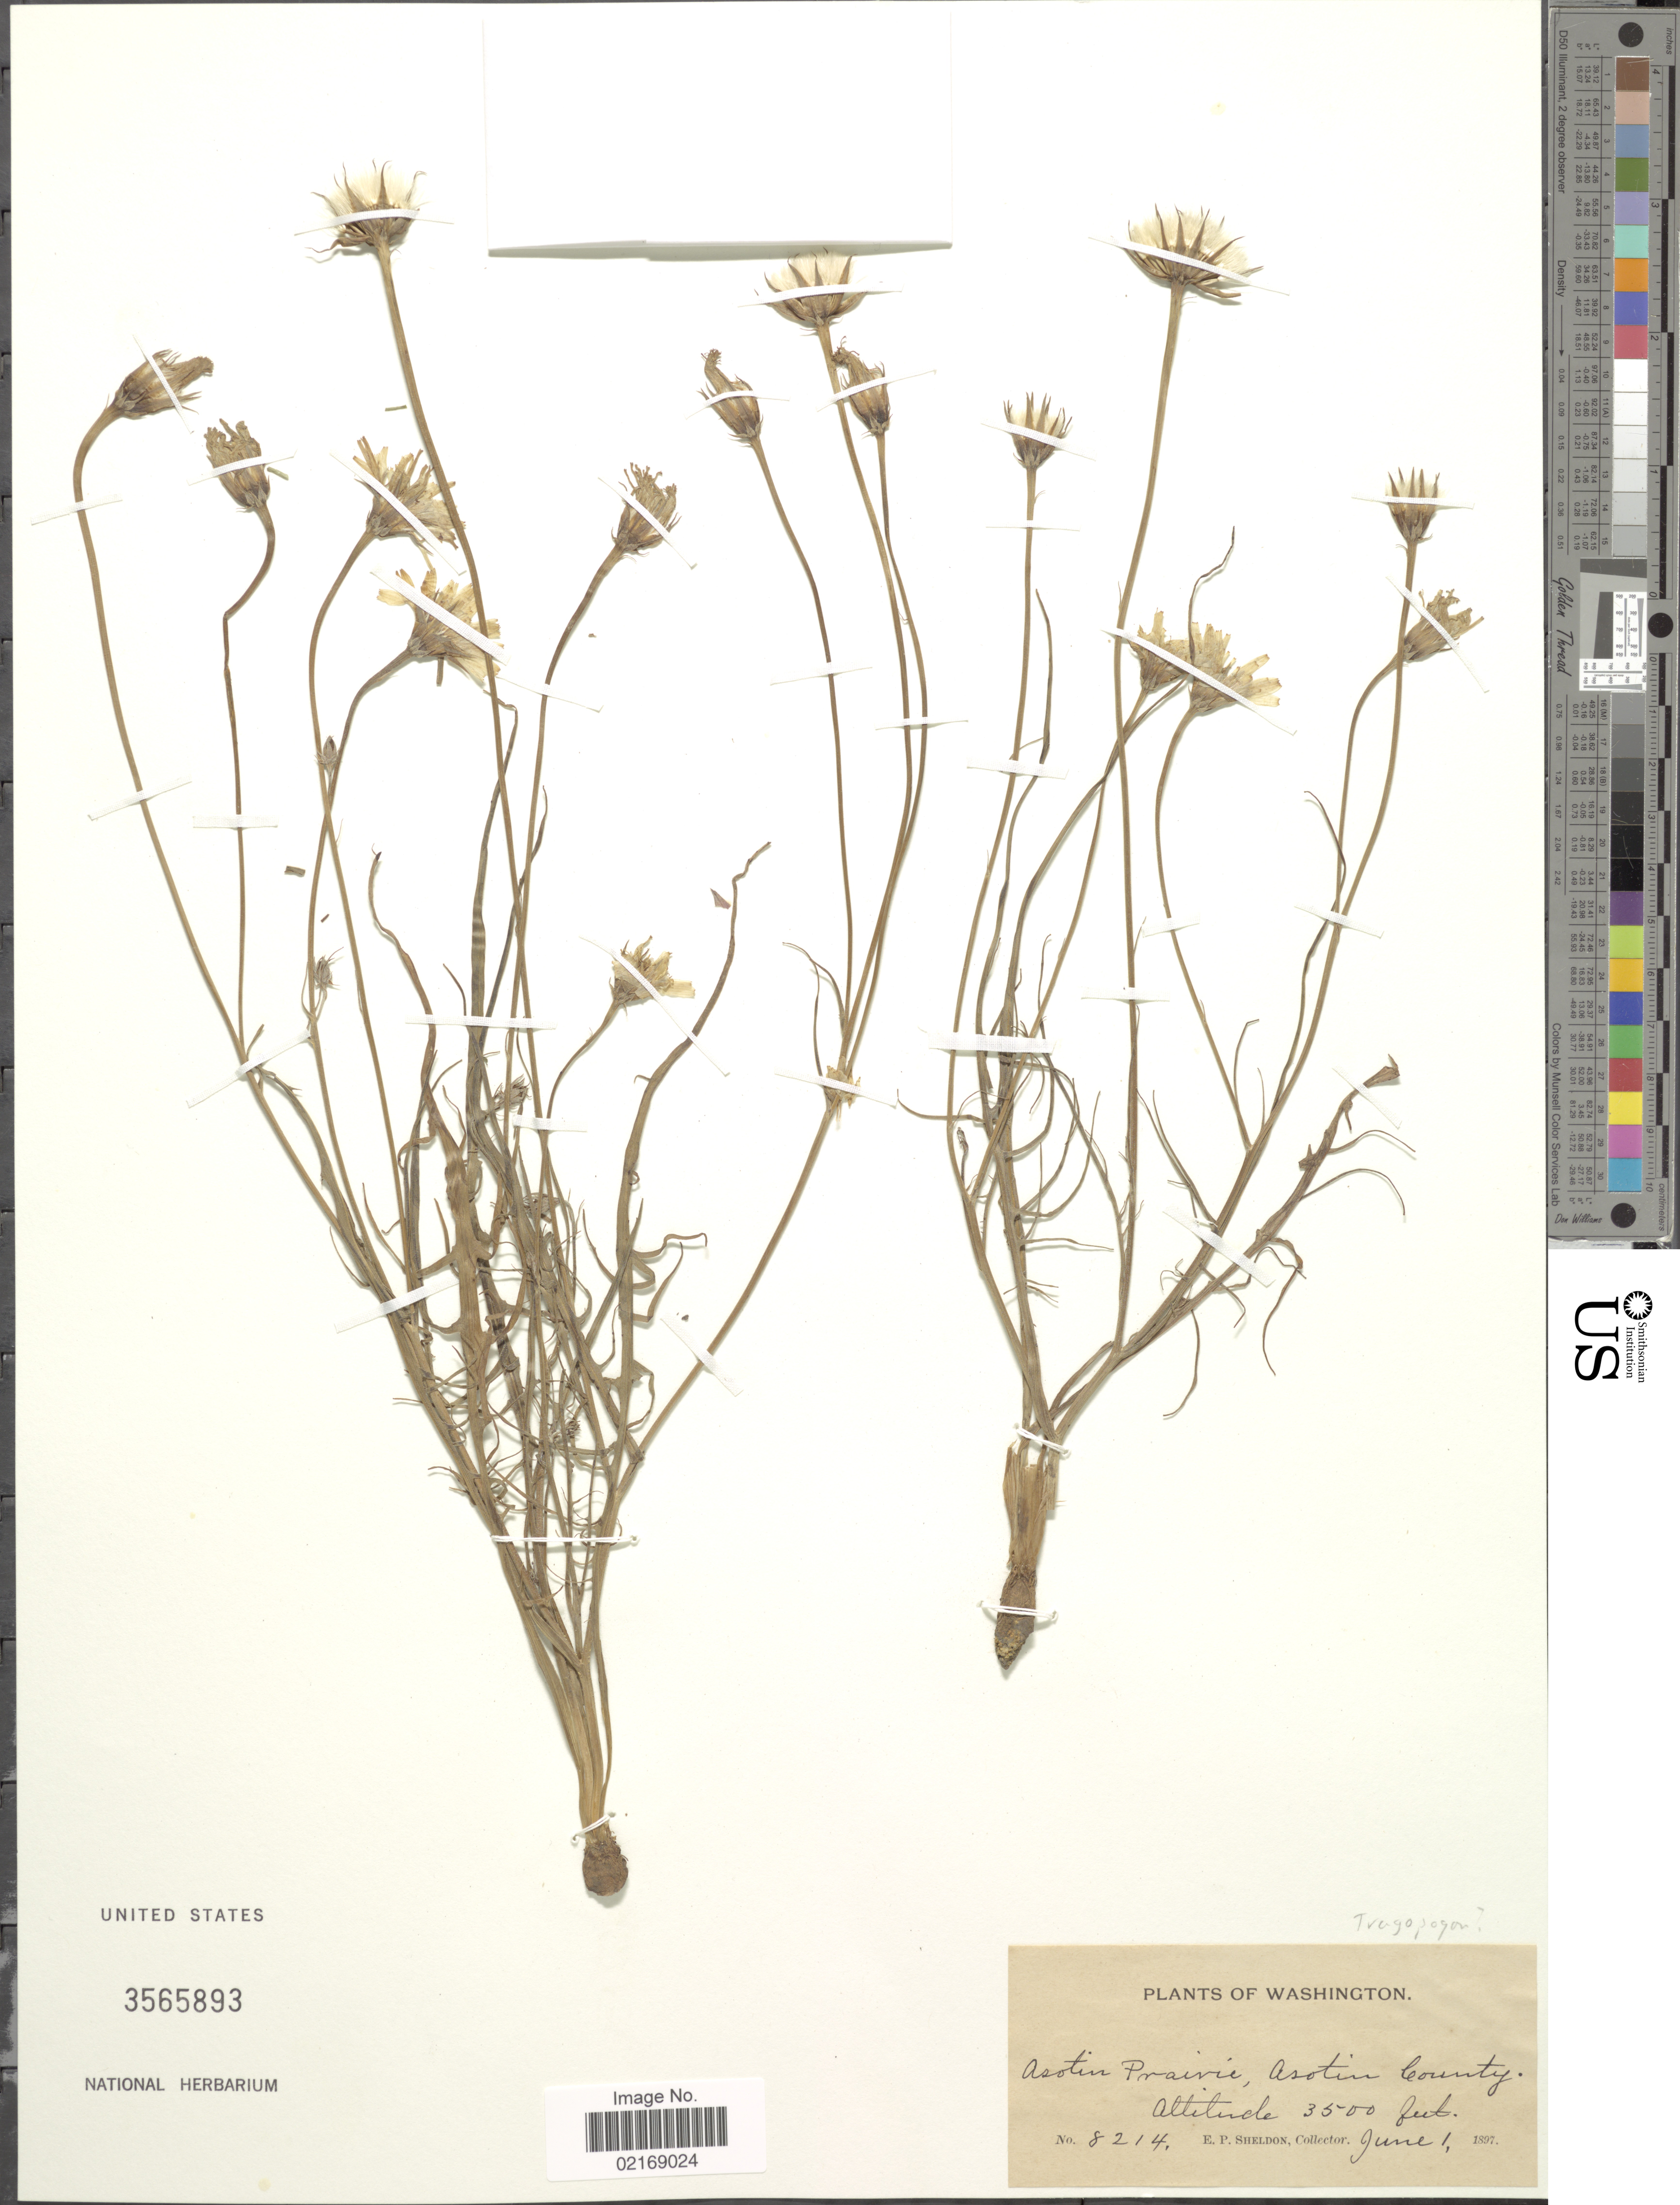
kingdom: Plantae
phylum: Tracheophyta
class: Magnoliopsida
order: Asterales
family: Asteraceae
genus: Tragopogon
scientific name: Tragopogon sp.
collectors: E. P. Sheldon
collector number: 8214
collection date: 1897-06-01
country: United States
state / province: Washington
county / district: Asotin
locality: Asotin Prairie, Asotin County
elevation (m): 1067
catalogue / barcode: US 3565893